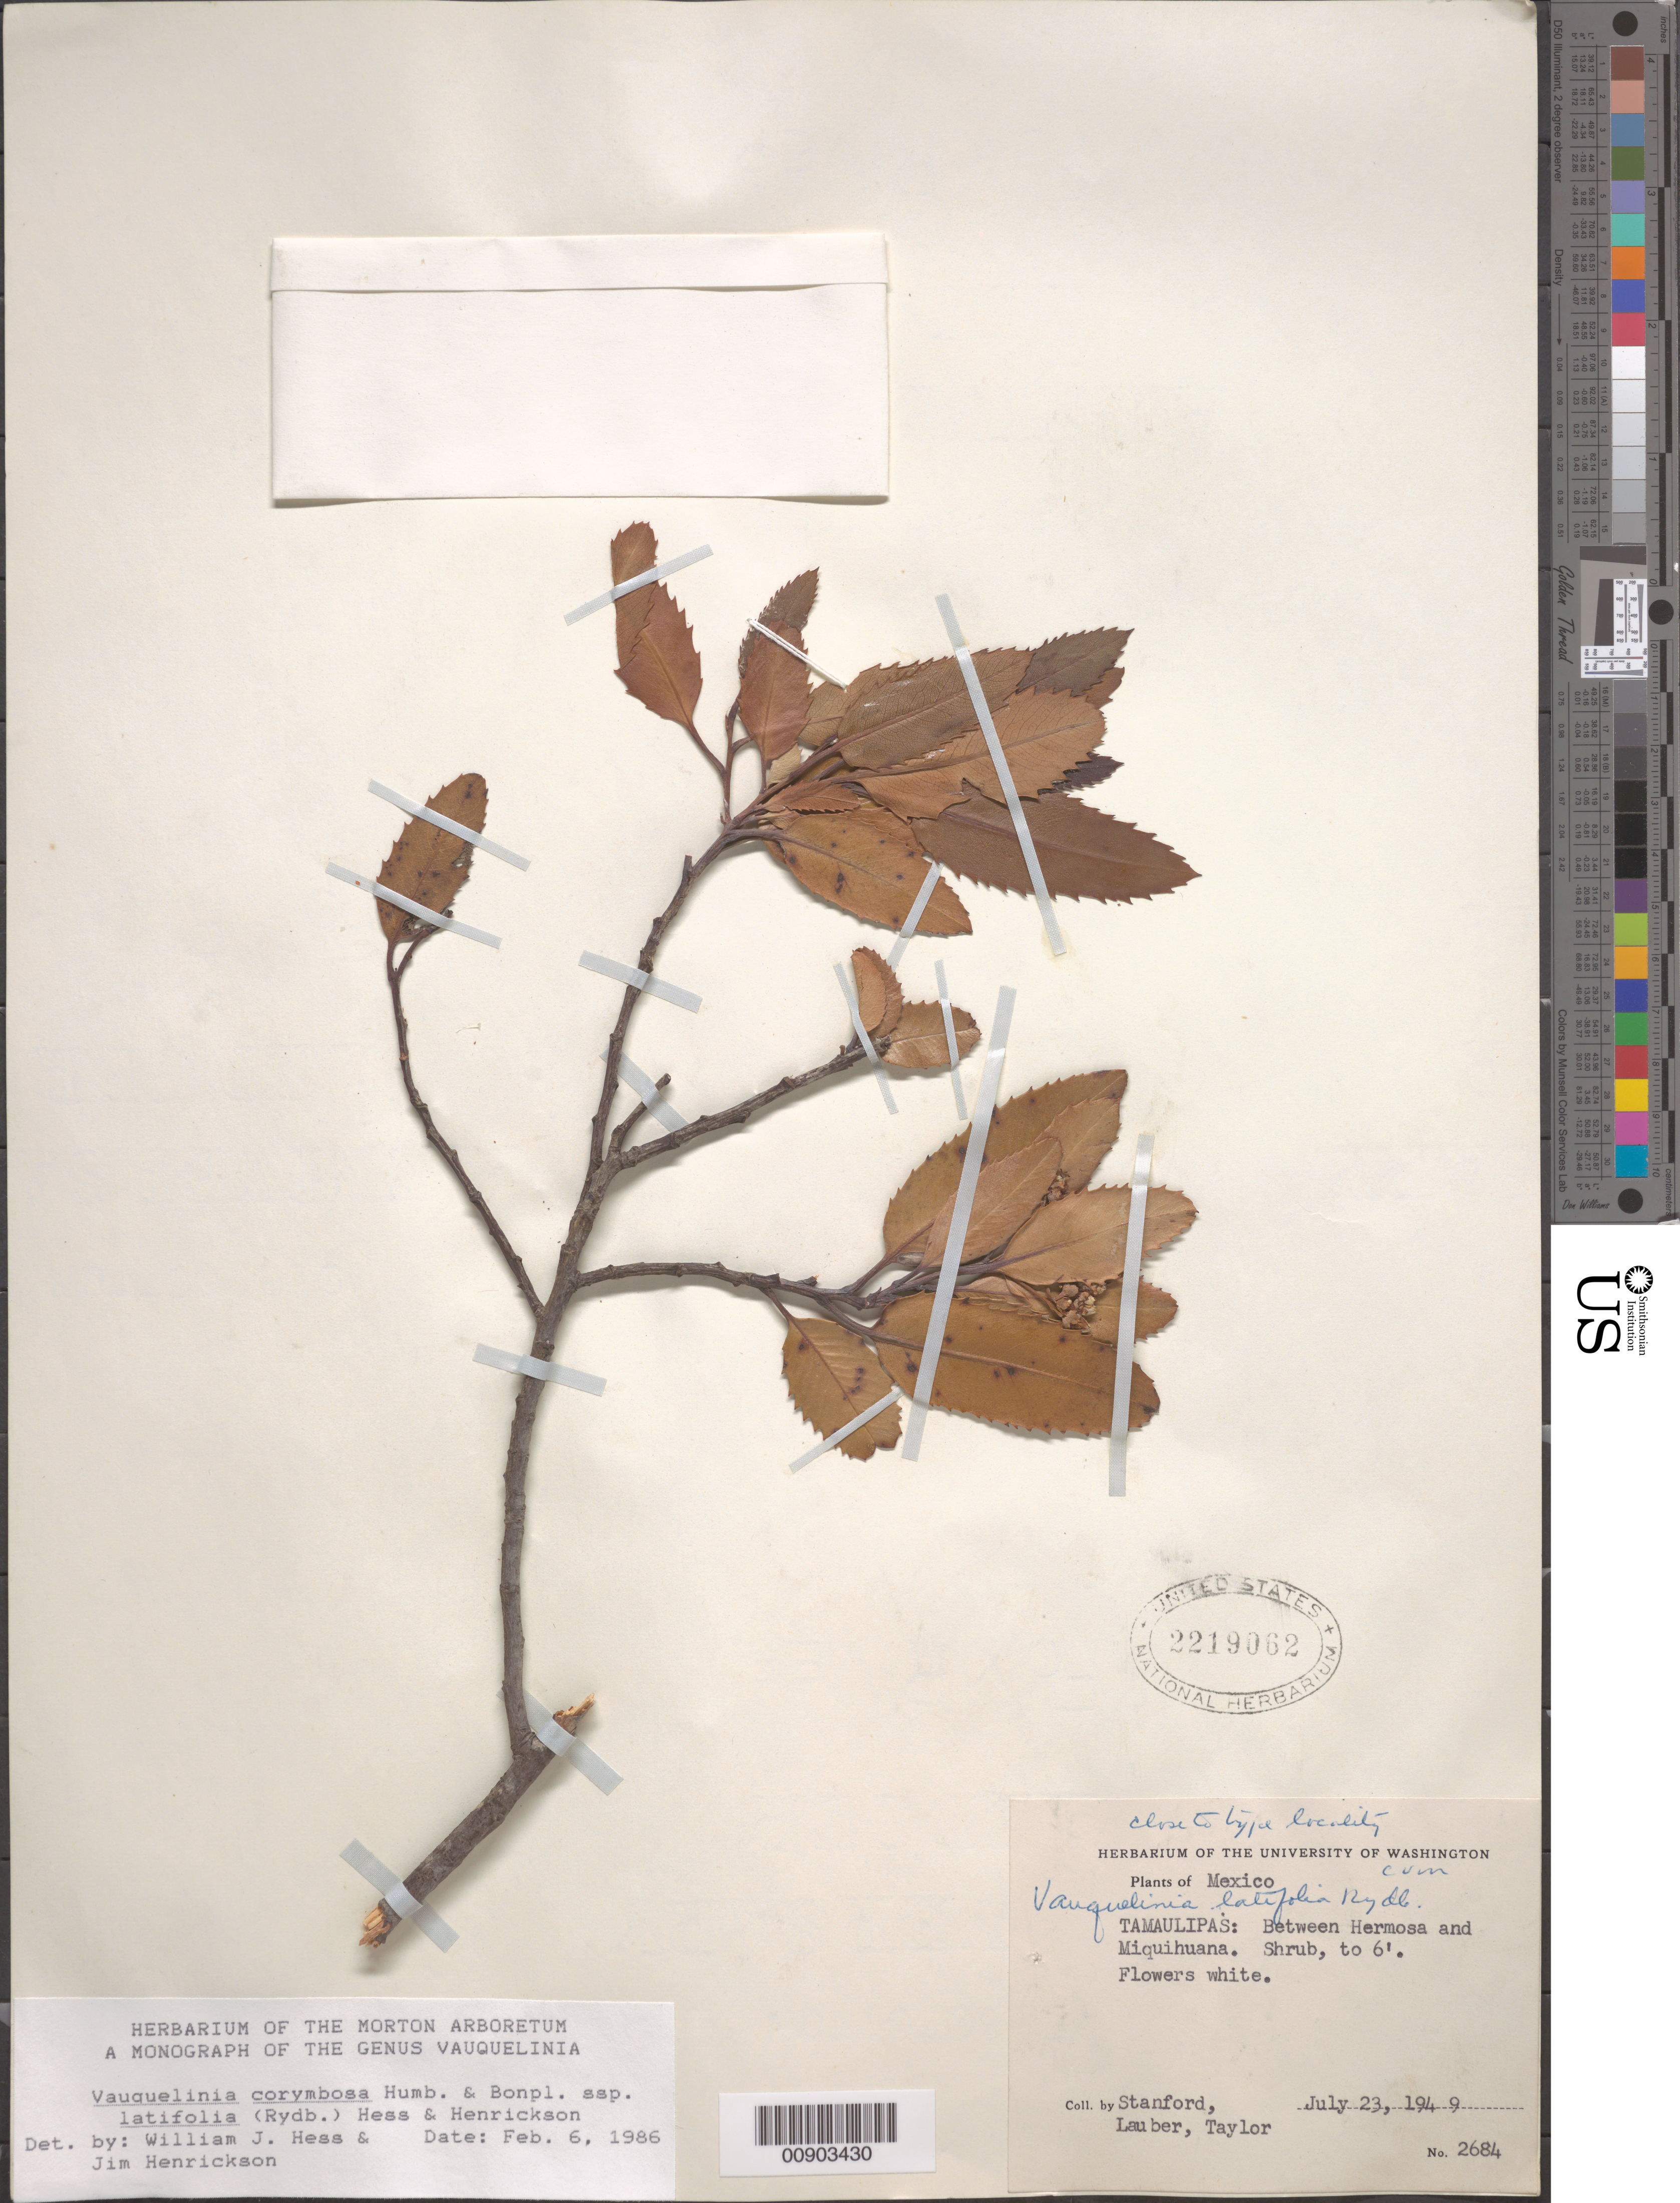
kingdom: Plantae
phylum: Tracheophyta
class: Magnoliopsida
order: Rosales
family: Rosaceae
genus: Vauquelinia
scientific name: Vauquelinia corymbosa subsp. latifolia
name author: Corrêa ex Humb. & Bonpl.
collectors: -. Stanford, Lauber, -- & -- Taylor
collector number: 2684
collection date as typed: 23 Jul 1949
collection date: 1949-07-23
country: Mexico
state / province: Tamaulipas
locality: Tamaulipas, Between Hermosa and Miquihuana.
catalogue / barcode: US 2219062